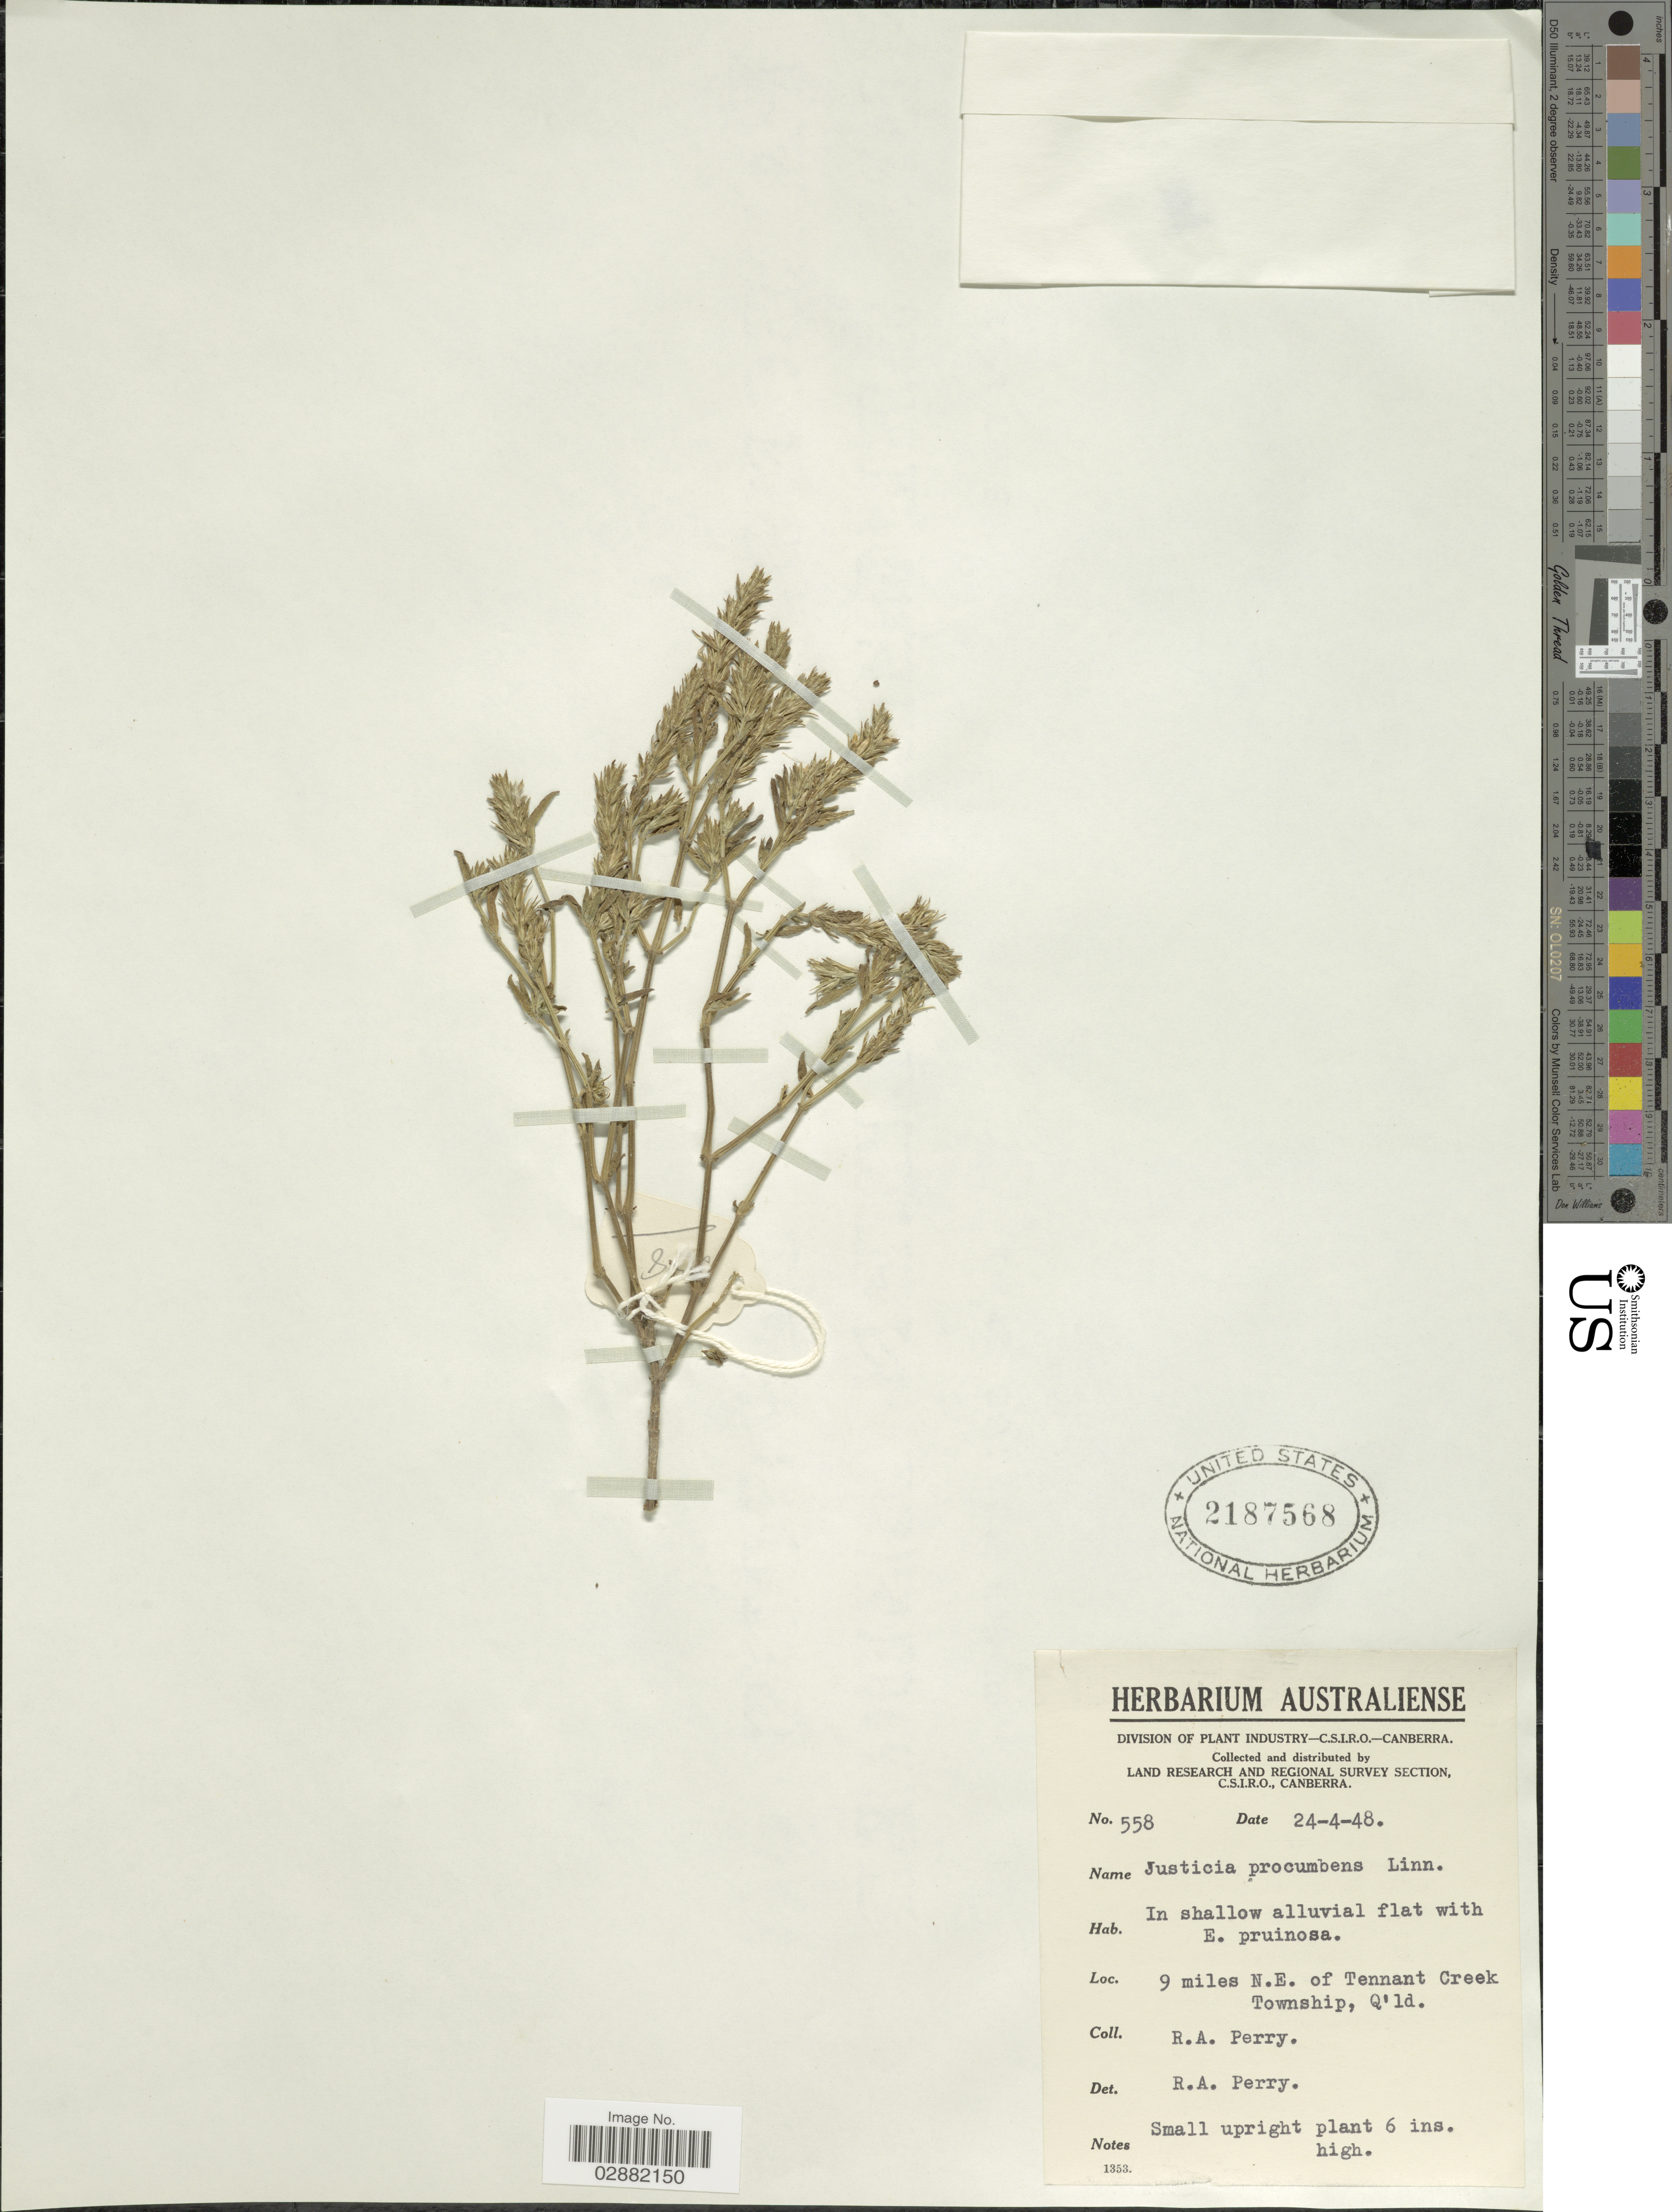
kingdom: Plantae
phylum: Tracheophyta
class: Magnoliopsida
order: Lamiales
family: Acanthaceae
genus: Justicia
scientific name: Justicia procumbens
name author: L.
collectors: Perry, R. A.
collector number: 558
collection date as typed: Transcribed d/m/y: 24/4/48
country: Australia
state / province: Queensland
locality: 9 miles N.E. of Tennant Creek Township, Q'ld.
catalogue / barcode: US 2187568